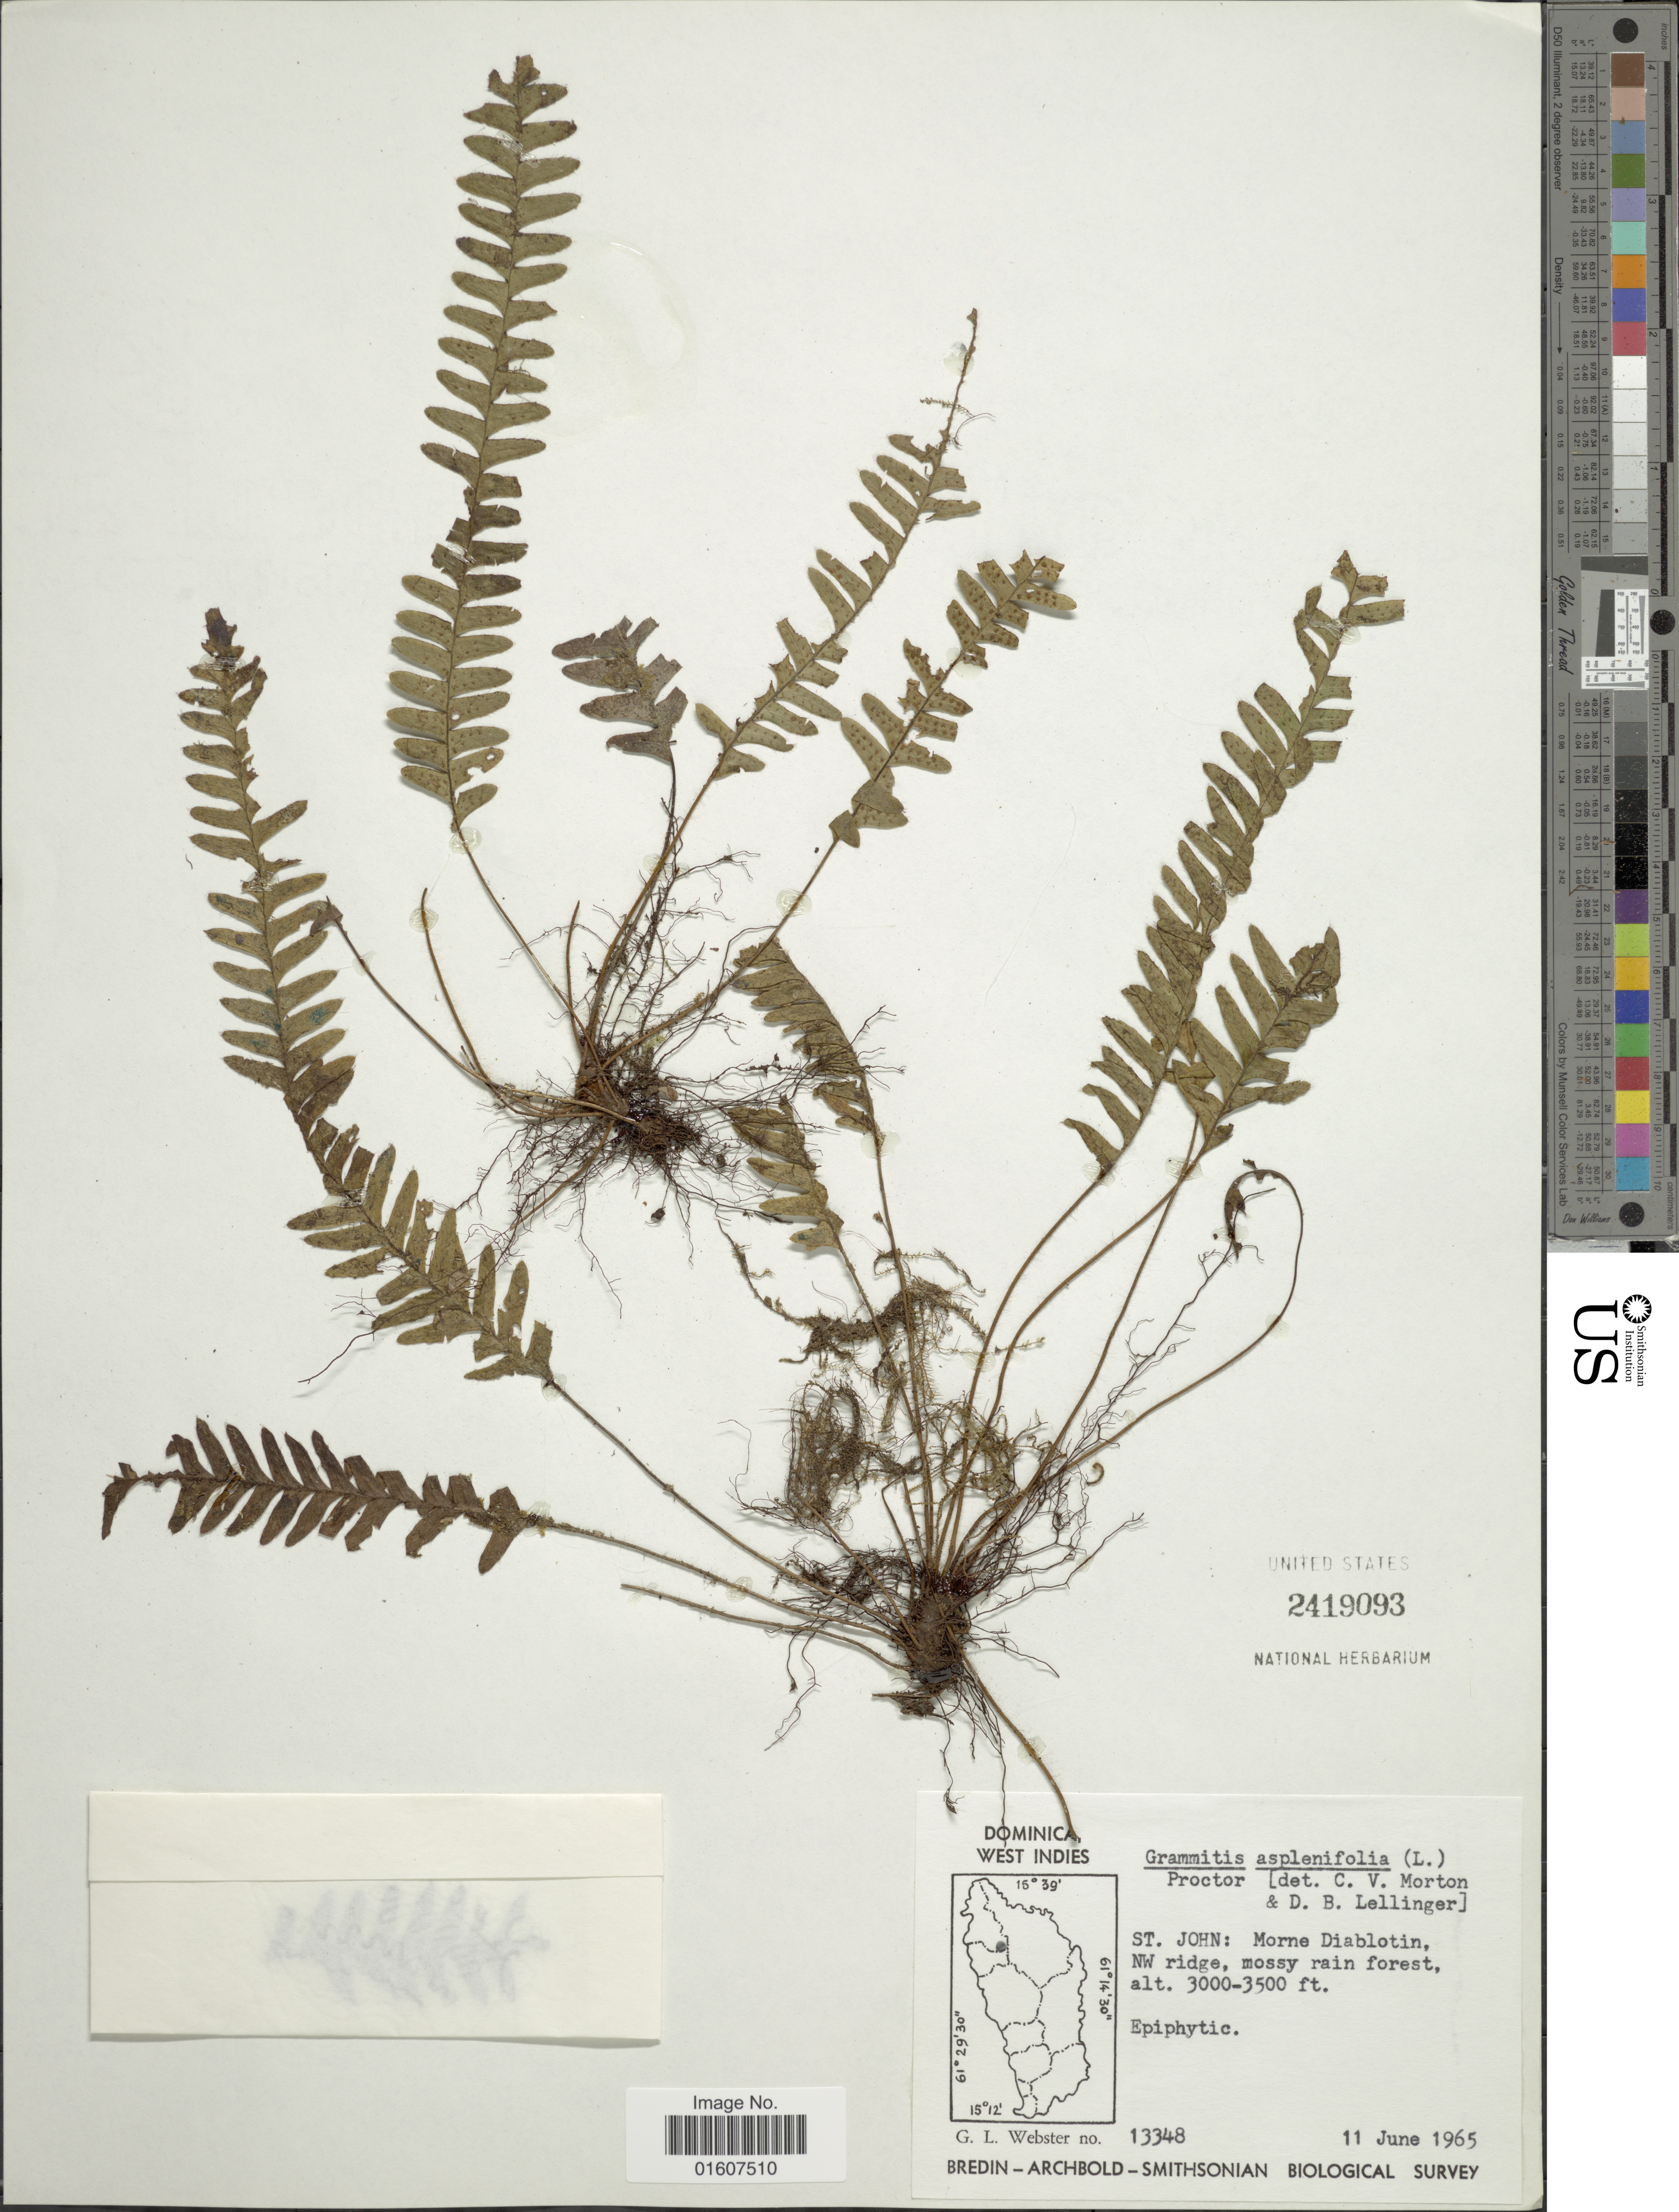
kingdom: Plantae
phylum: Tracheophyta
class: Polypodiopsida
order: Polypodiales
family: Polypodiaceae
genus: Terpsichore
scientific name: Terpsichore eggersii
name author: (Baker ex Hook.) A.R. Sm.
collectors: G. L. Webster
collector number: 13348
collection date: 1965-06-11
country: Dominica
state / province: St. John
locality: Morne Diablotin, NW ridge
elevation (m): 914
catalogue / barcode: US 2419093